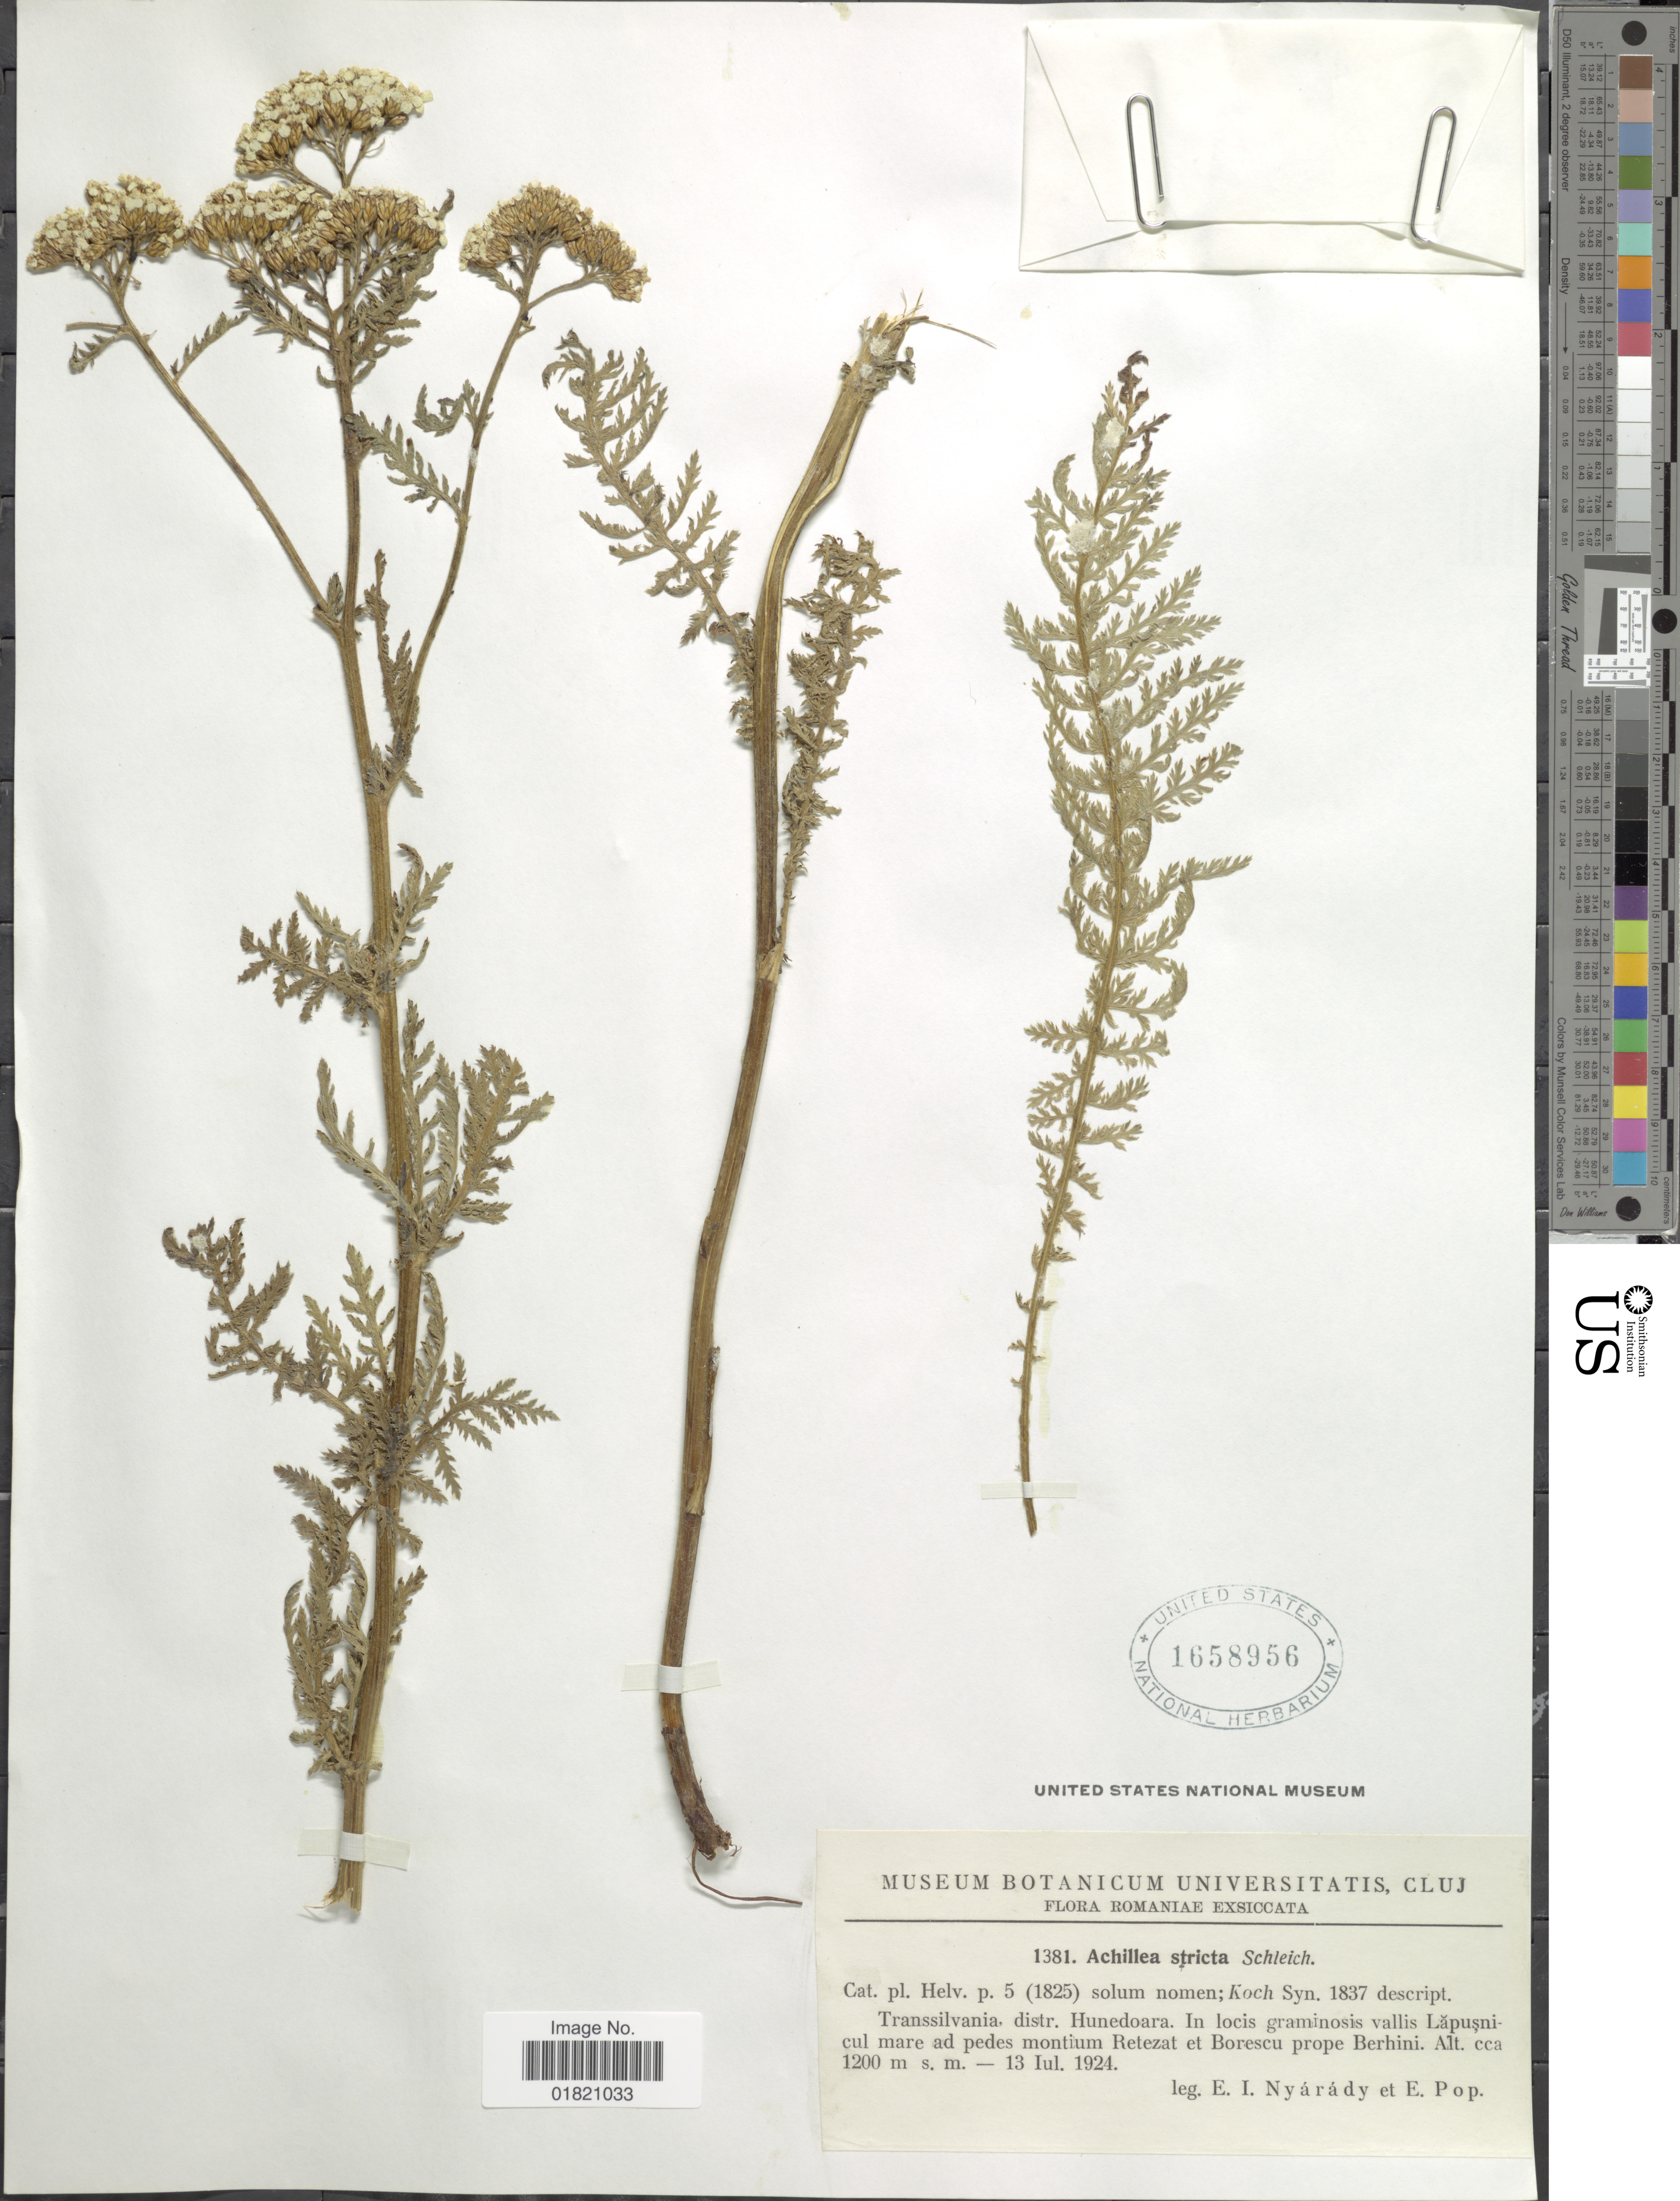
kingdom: Plantae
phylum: Tracheophyta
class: Magnoliopsida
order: Asterales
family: Asteraceae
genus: Achillea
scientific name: Achillea stricta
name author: (W.D.J. Koch) Schleich. ex Gremli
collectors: E. Nyárády & E. Pop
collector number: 1381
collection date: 1924-07-13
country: Romania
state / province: Hunedoara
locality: Transsilvania. vallis Lapusnicul mare ad pedes montium Retezat et Borescu prope Berhini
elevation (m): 1200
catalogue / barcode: US 1658956